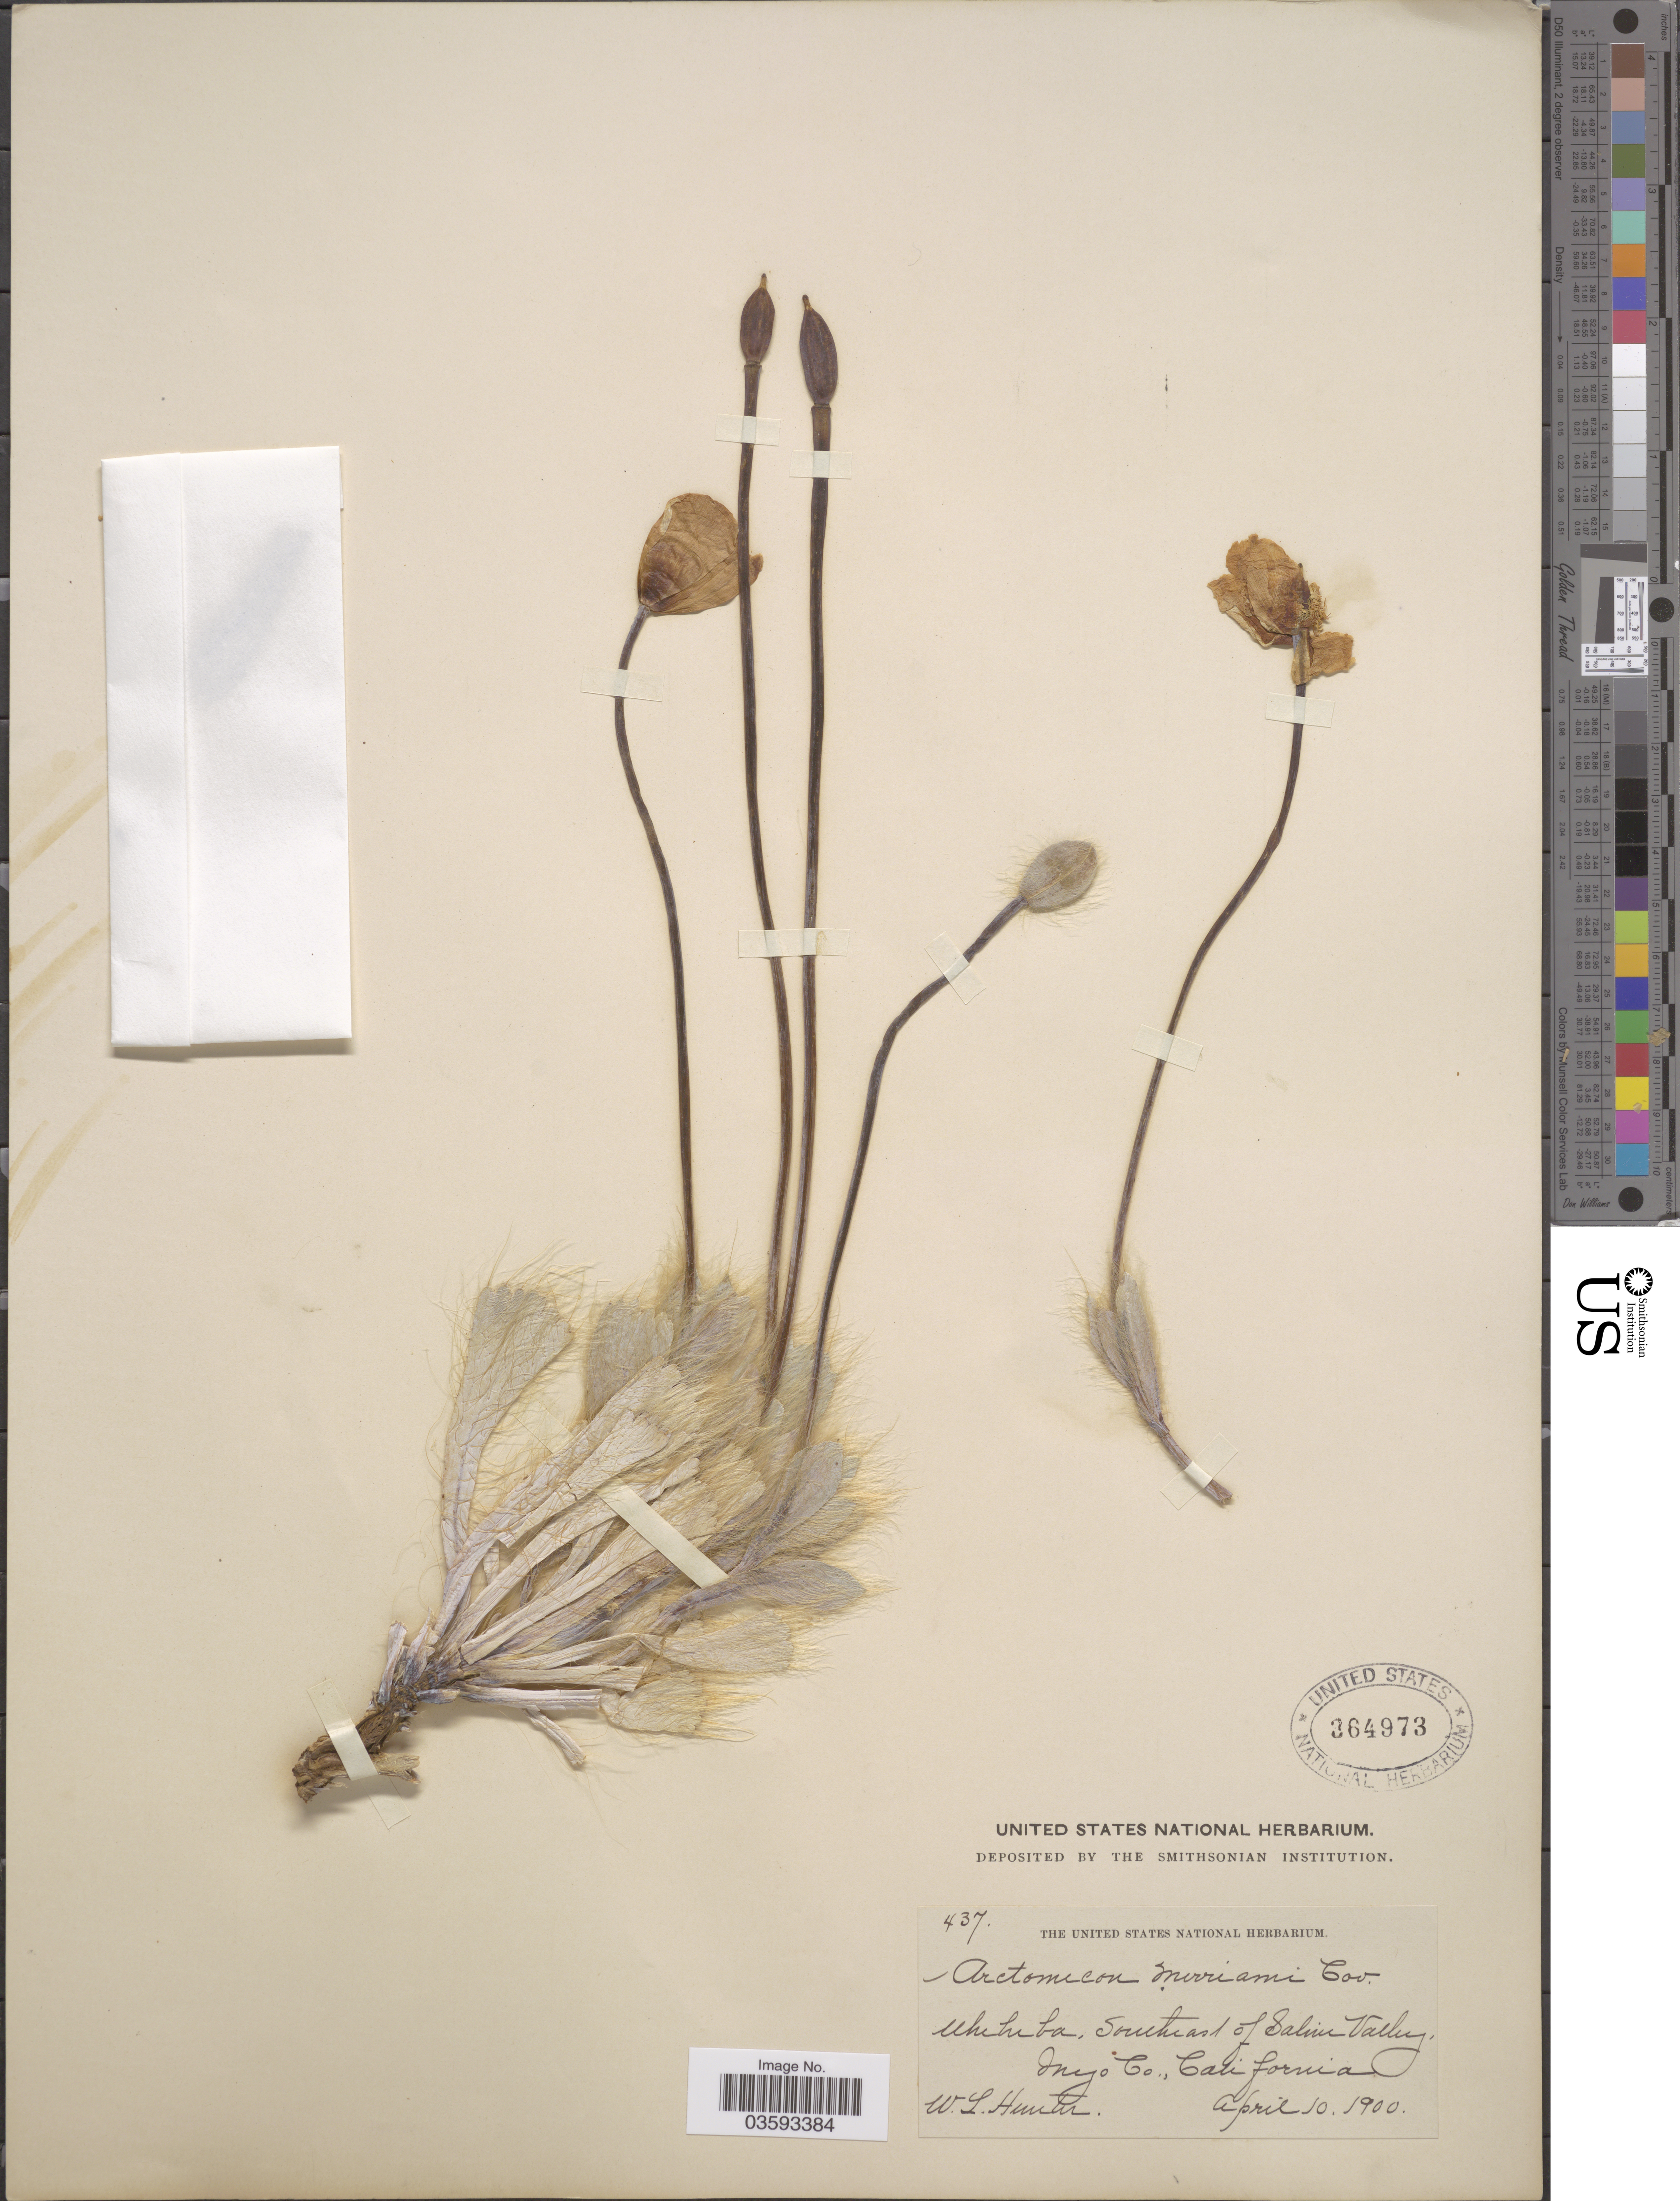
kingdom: Plantae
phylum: Tracheophyta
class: Magnoliopsida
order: Ranunculales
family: Papaveraceae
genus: Arctomecon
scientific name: Arctomecon merriamii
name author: Coville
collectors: W. Hunter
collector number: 437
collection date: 1900-04-10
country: United States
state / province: California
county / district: Inyo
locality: Uheheba, Southeast of Saline Valley, Inyo Co.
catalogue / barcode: US 364973